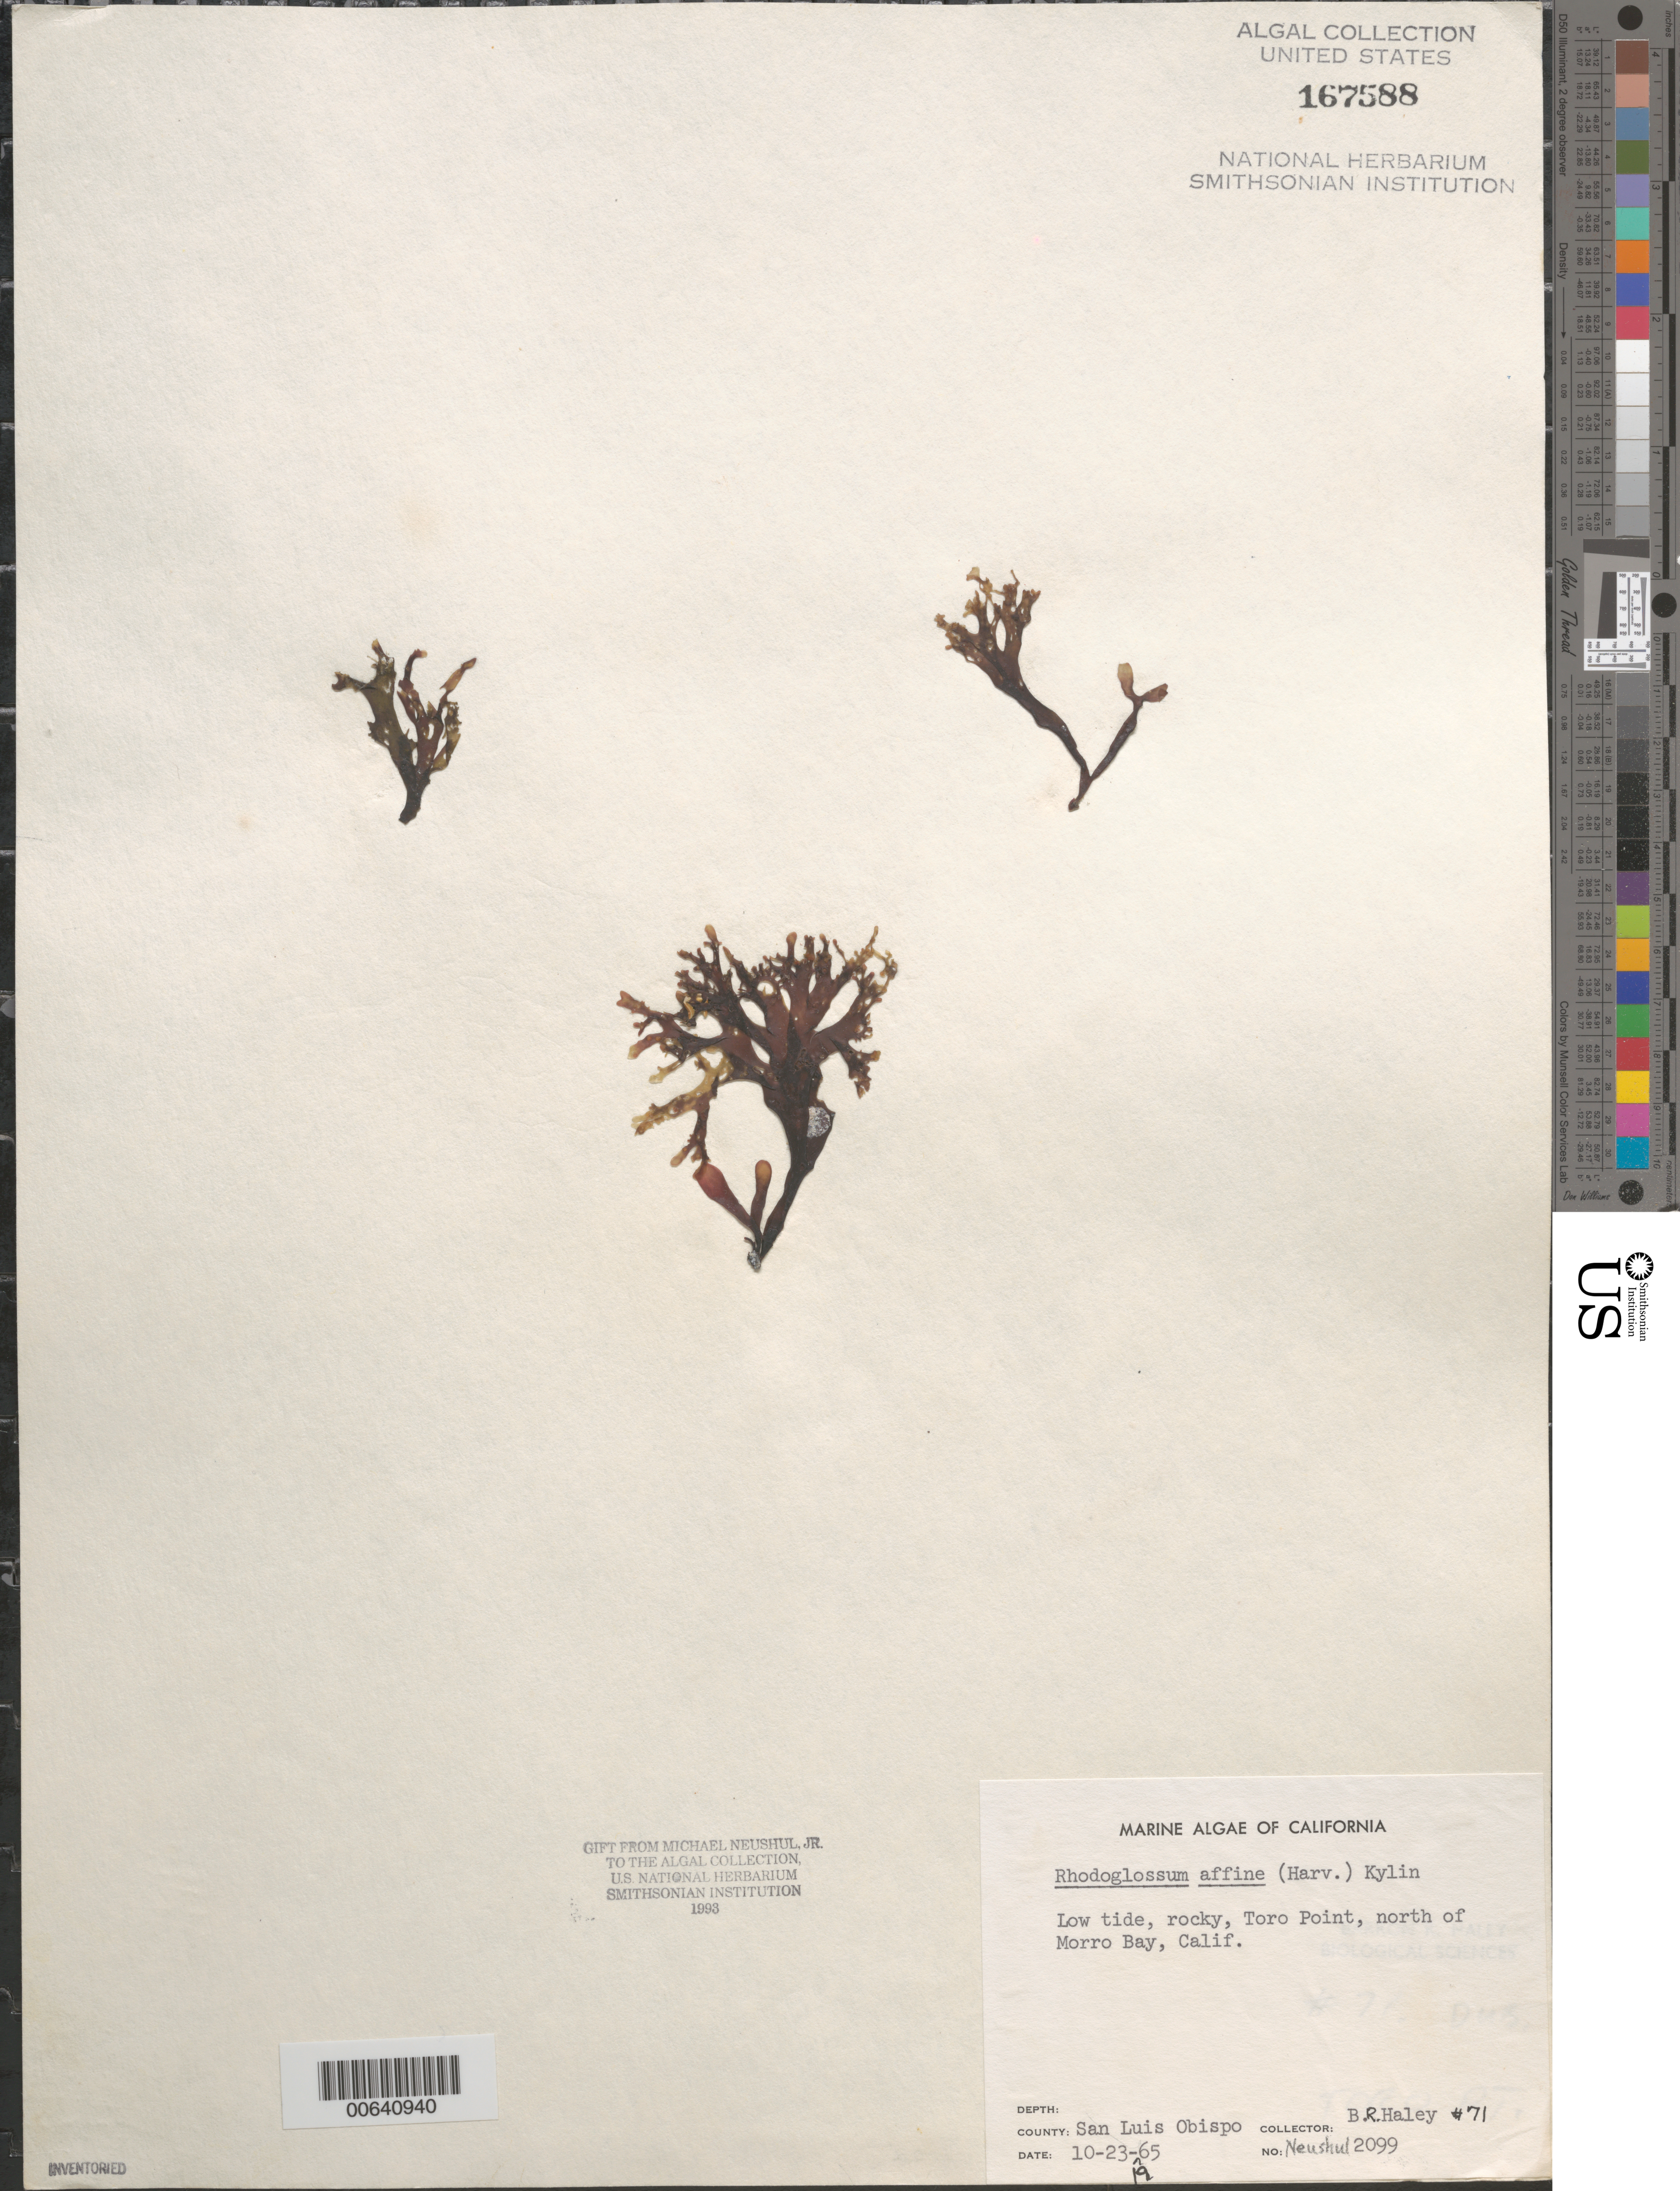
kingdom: Plantae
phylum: Rhodophyta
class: Florideophyceae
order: Gigartinales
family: Gigartinaceae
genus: Mazzaella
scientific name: Mazzaella affinis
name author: (Harvey) Fredericq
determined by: Algae name updating Project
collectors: B. Haley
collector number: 71 & Neushul 2099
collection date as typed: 23 Oct 1965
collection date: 1965-10-23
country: United States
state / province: California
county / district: San Luis Obispo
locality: Toro Point, north of Morro Bay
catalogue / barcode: US 167588